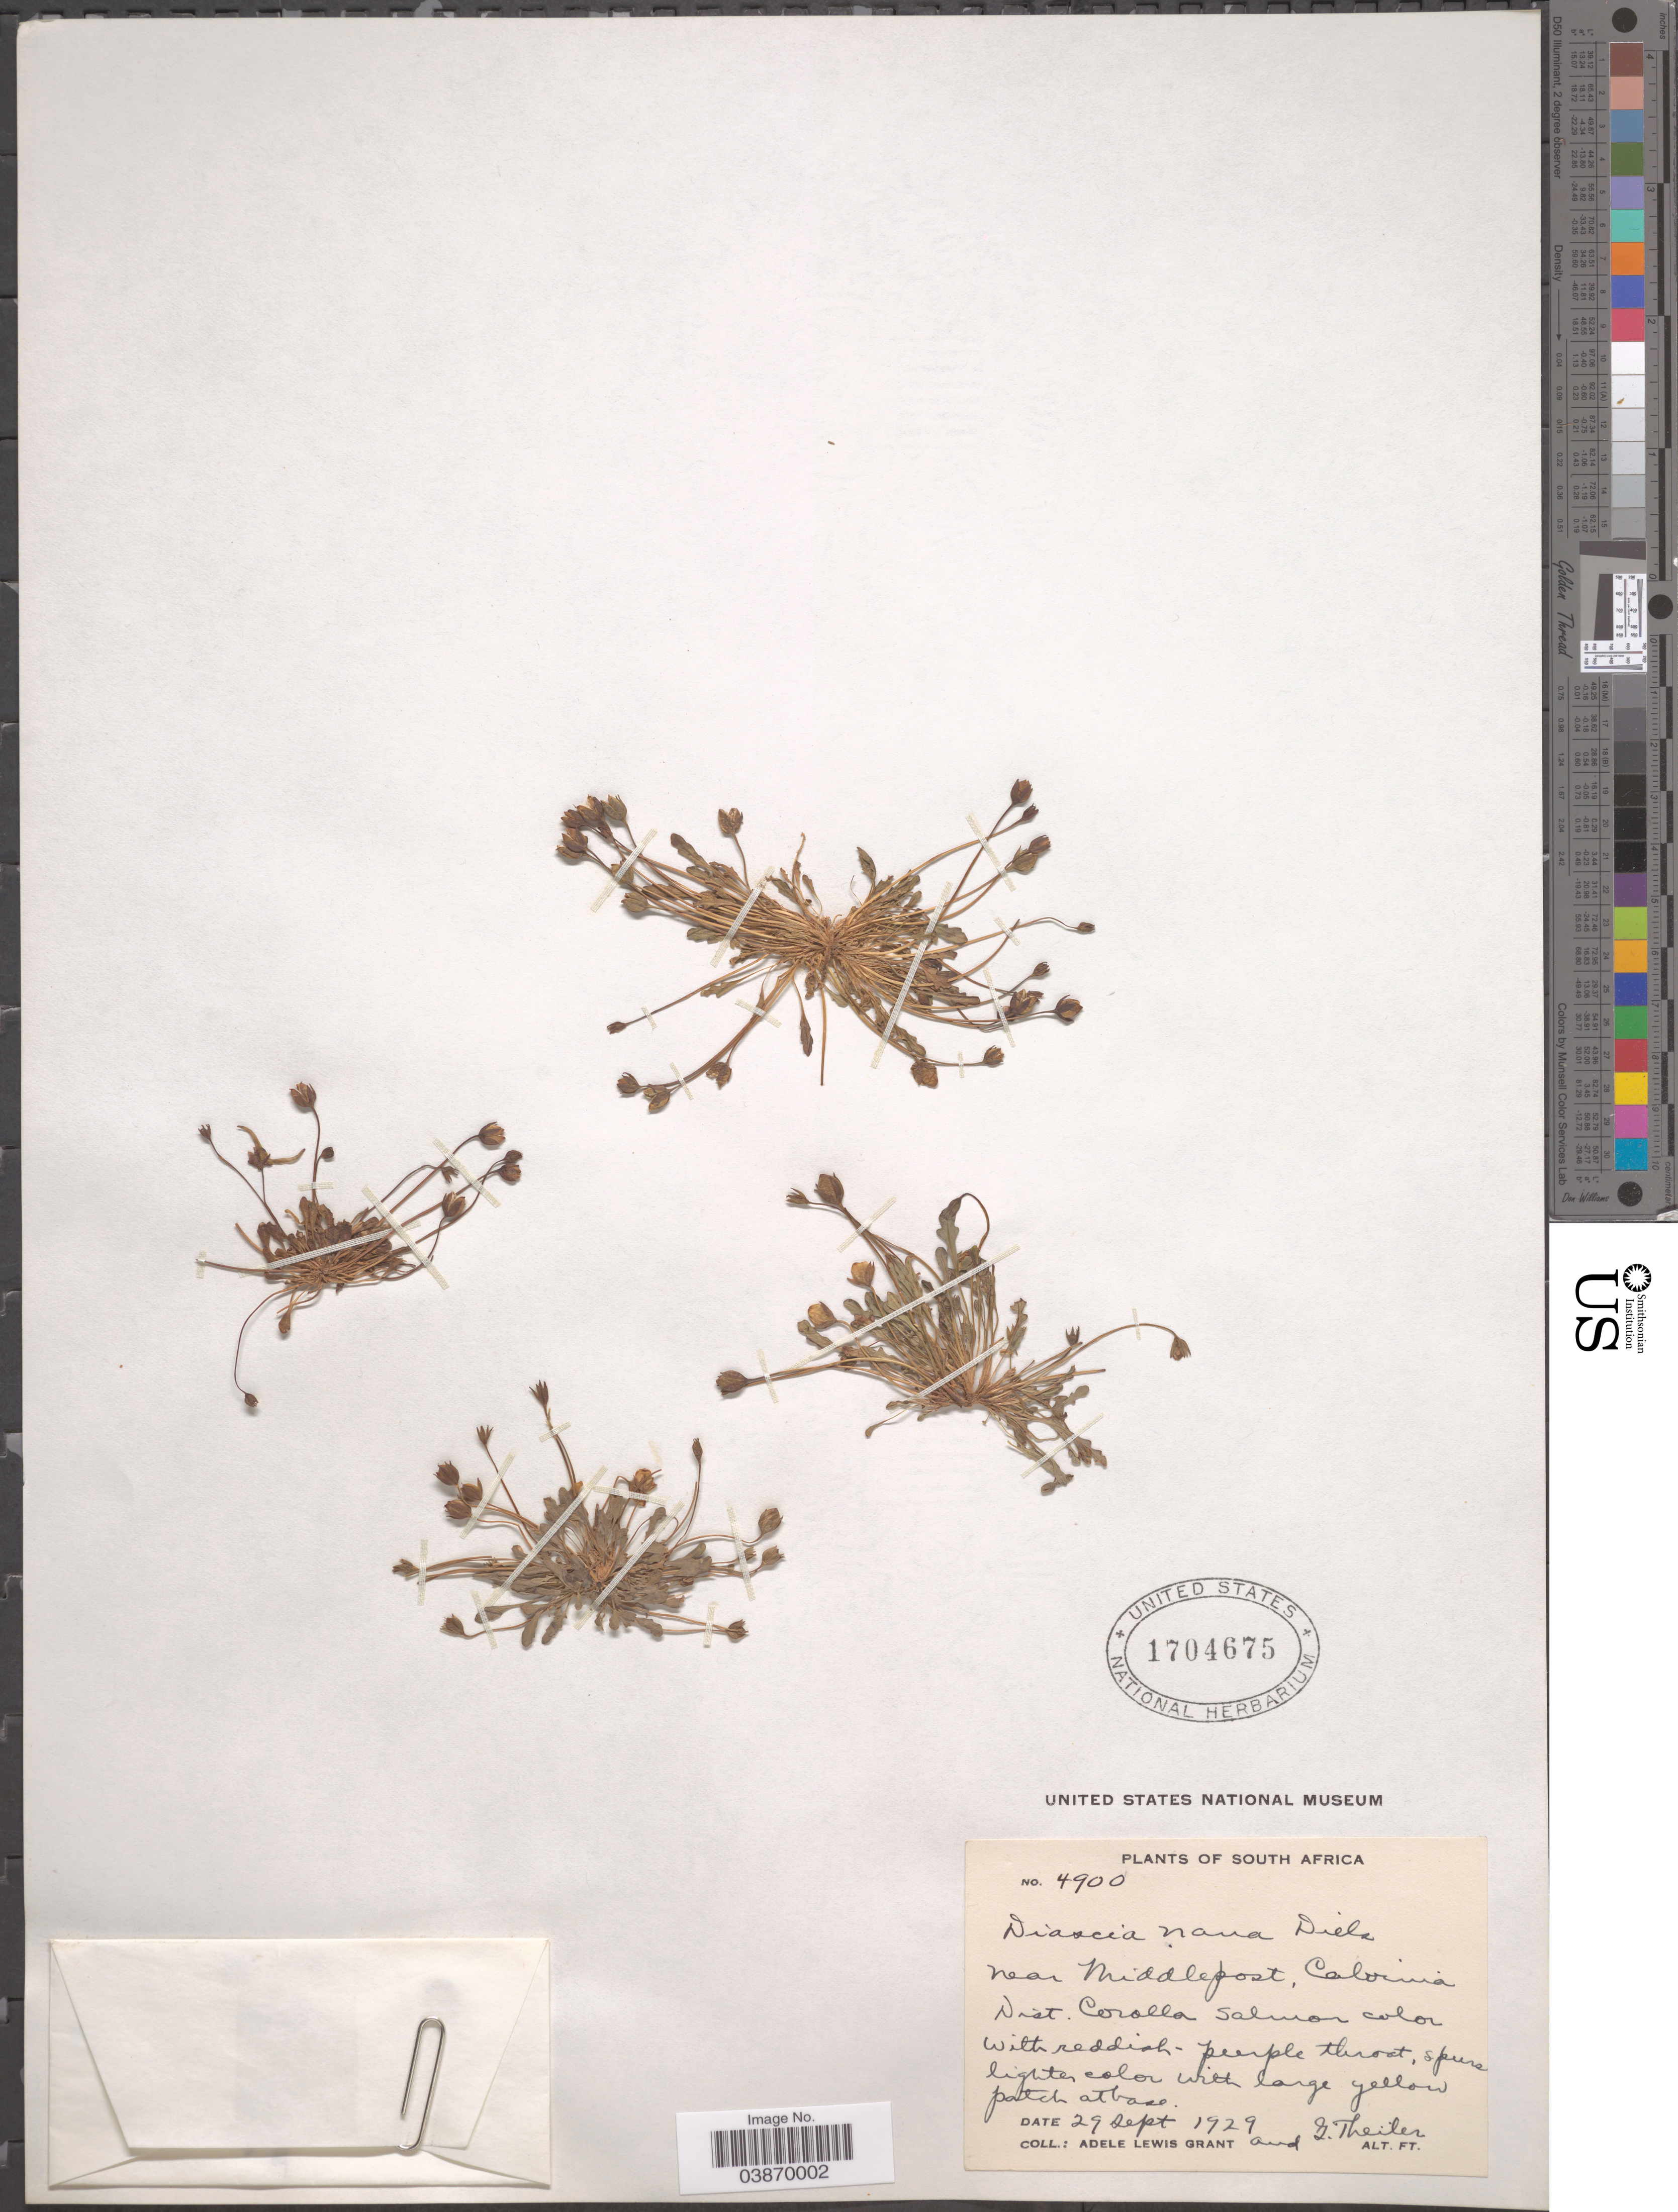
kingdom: Plantae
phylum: Tracheophyta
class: Magnoliopsida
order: Lamiales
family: Scrophulariaceae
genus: Diascia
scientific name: Diascia nana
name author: Diels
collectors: A. L. Grant & G. Theiler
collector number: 4900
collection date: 1929-09-29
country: South Africa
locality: Near Middlepost, Calvinia Dist.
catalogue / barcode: US 1704675